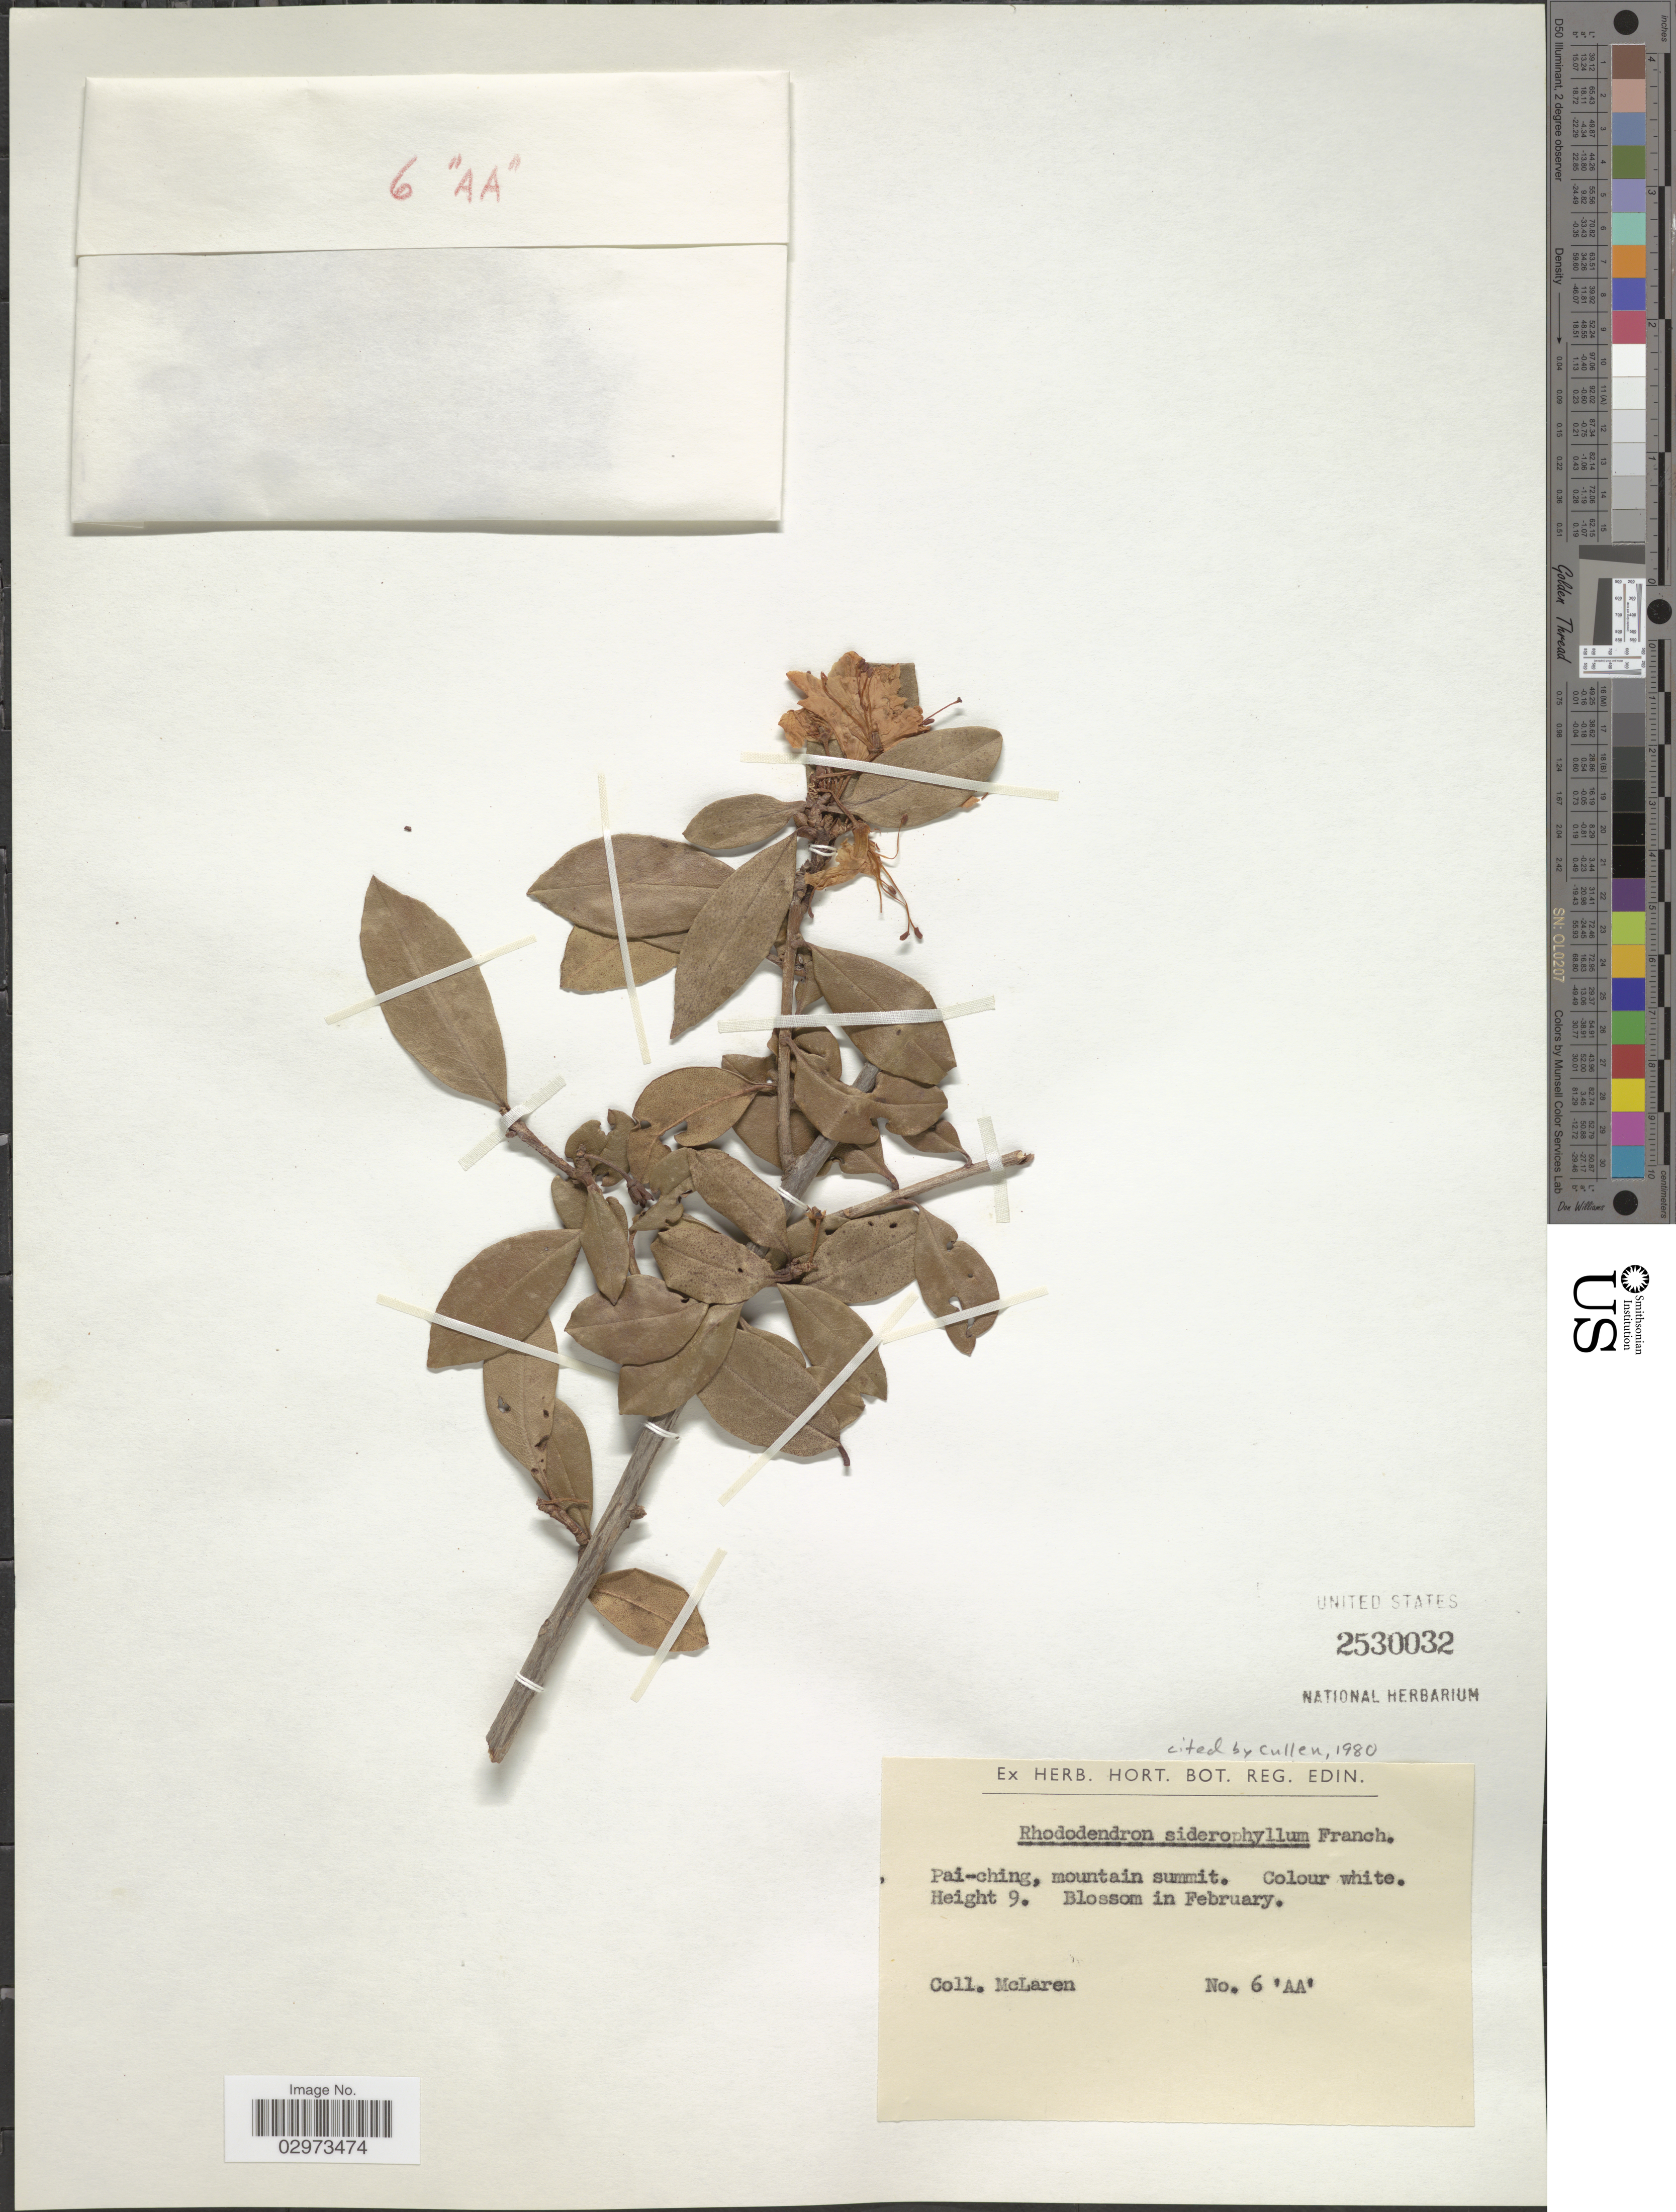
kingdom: Plantae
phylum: Tracheophyta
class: Magnoliopsida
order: Ericales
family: Ericaceae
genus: Rhododendron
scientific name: Rhododendron siderophyllum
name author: Franch.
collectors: McLaren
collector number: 6 'AA'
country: China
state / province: Shanxi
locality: Pai-ching, half way up mountain.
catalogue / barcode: US 2530032